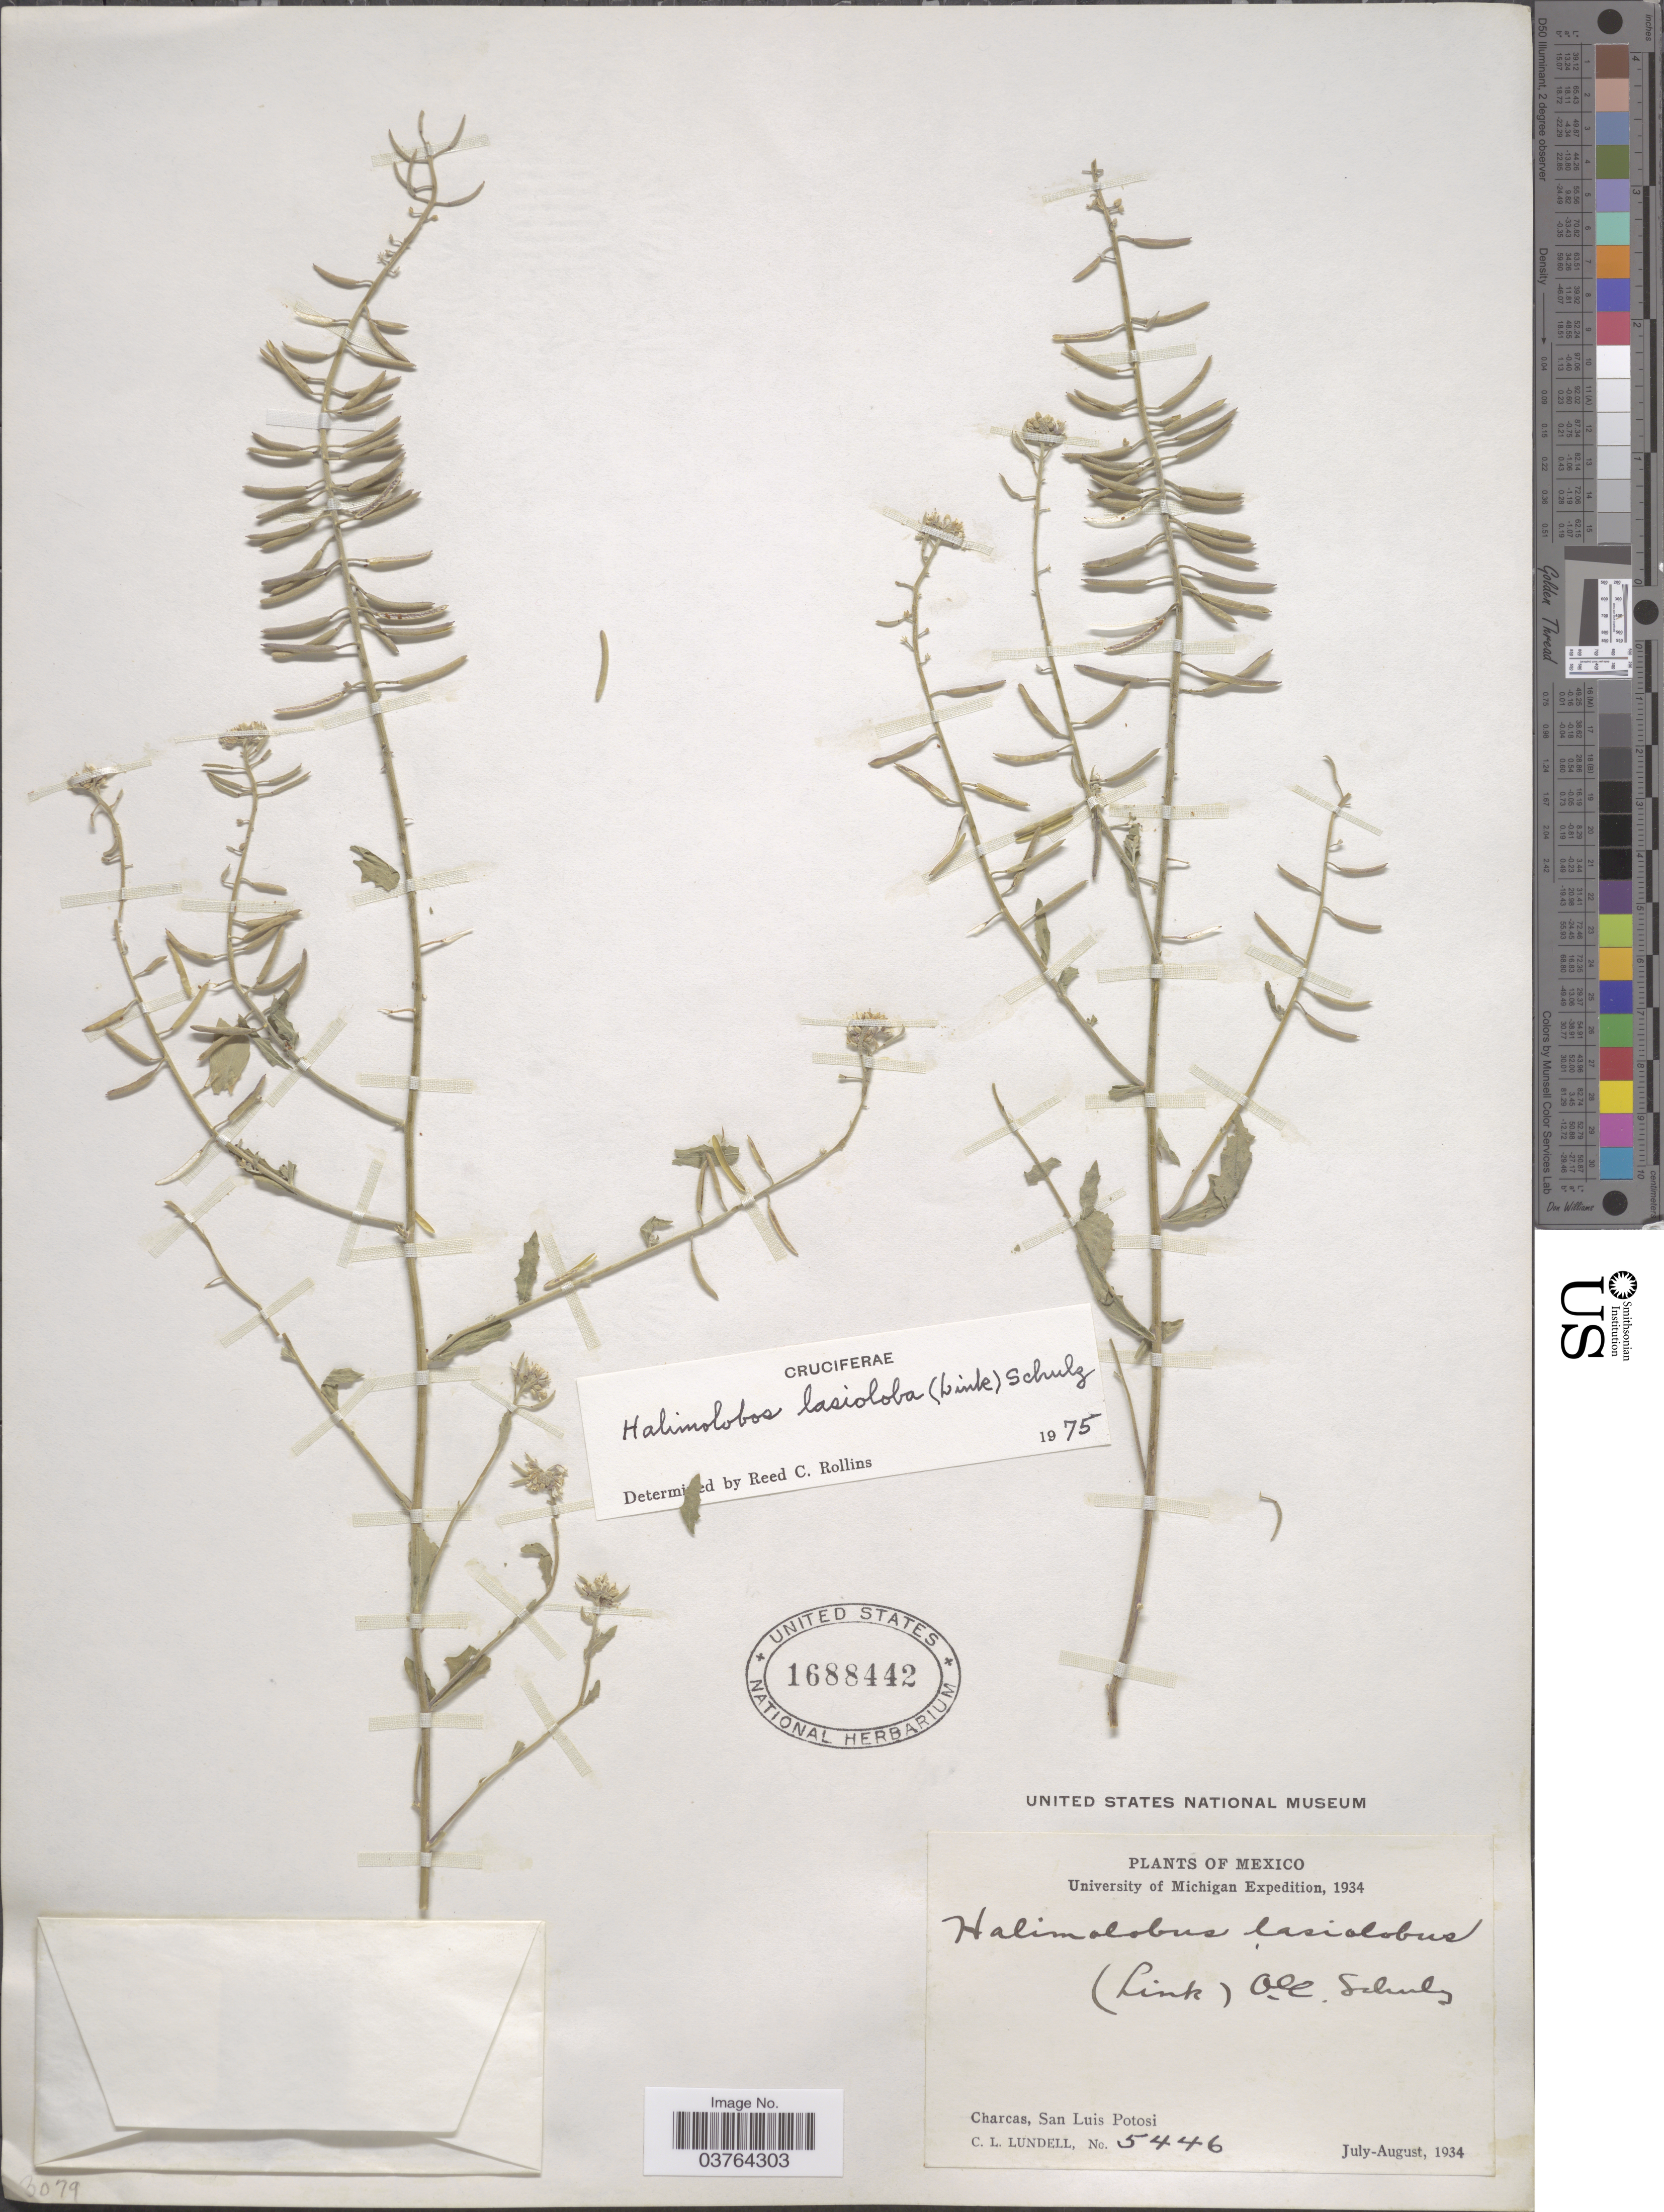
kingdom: Plantae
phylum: Tracheophyta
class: Magnoliopsida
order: Brassicales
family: Brassicaceae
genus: Halimolobos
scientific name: Halimolobos lasiolobus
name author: (Link) O.E. Schulz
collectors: C. L. Lundell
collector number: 5446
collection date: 1934-07/1934-08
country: Mexico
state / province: San Luis Potosí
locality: Charcas.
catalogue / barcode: US 1688442